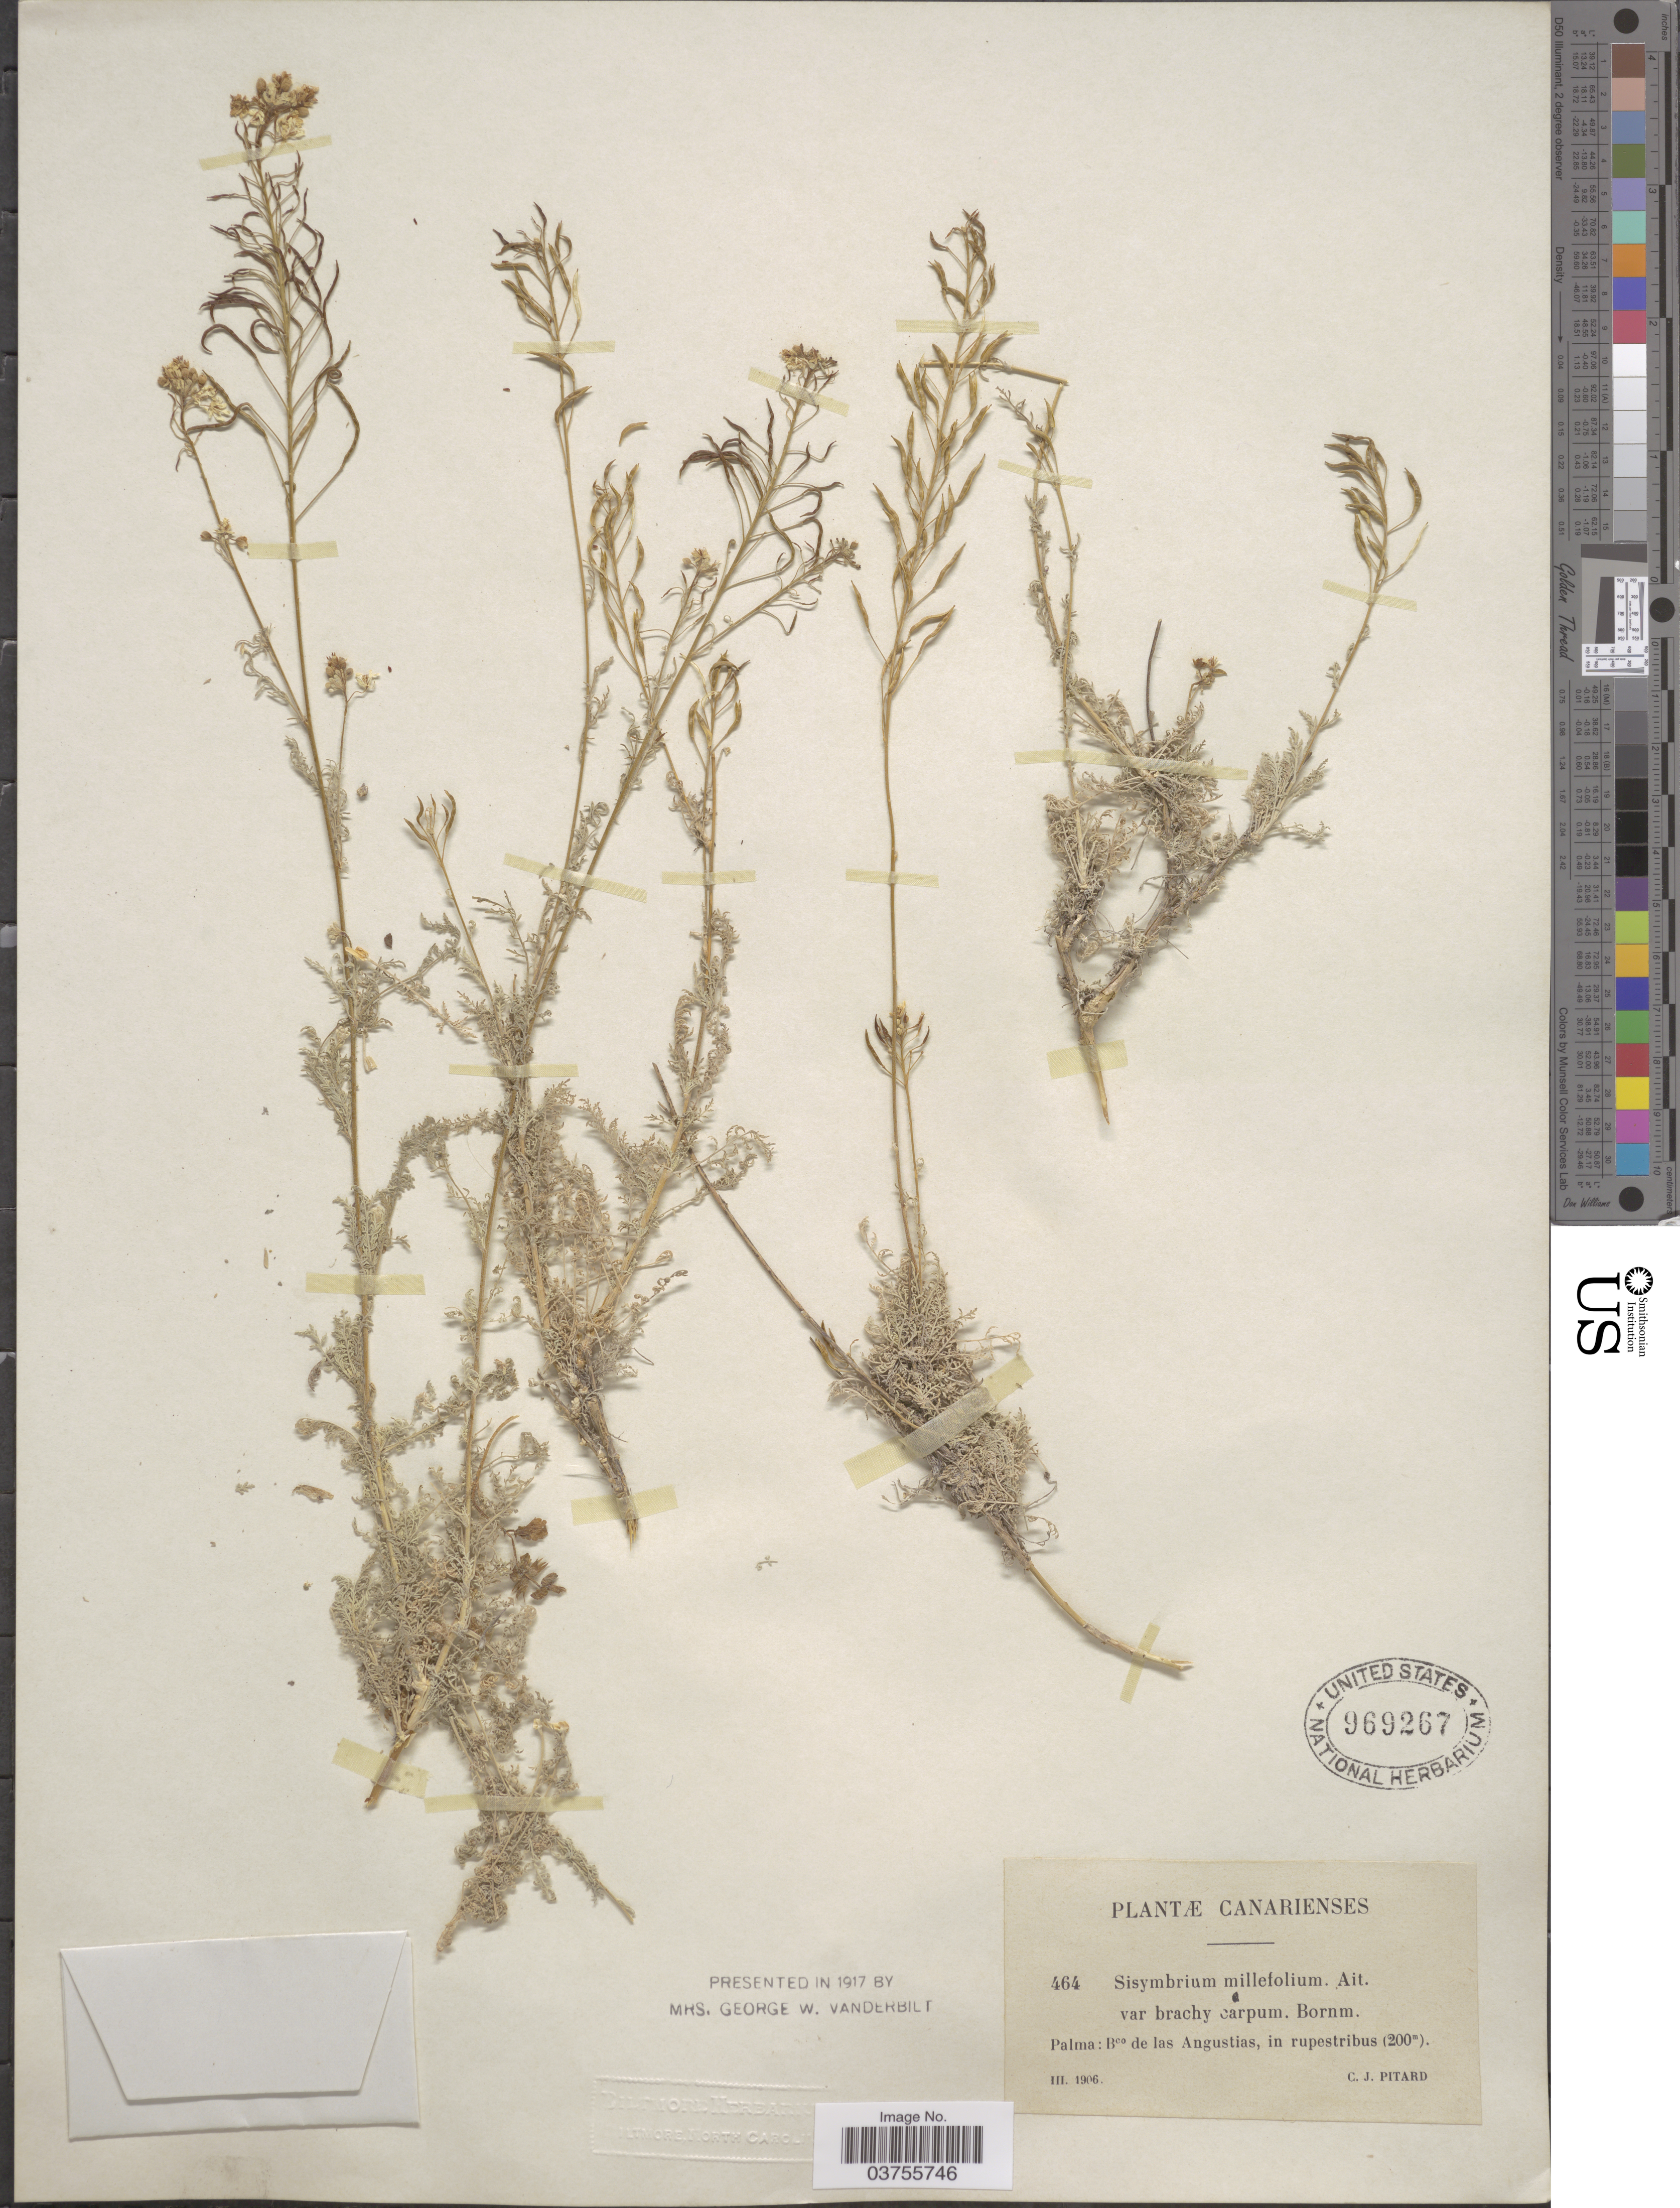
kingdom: Plantae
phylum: Tracheophyta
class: Magnoliopsida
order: Brassicales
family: Brassicaceae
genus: Sophia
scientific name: Sophia millefolia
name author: Rydb.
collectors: C. Pitard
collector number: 464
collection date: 1906-03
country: Spain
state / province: Canarias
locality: Canarienses. Palma: Bco de las Angustias, in rupestribus.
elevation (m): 200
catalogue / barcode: US 969267